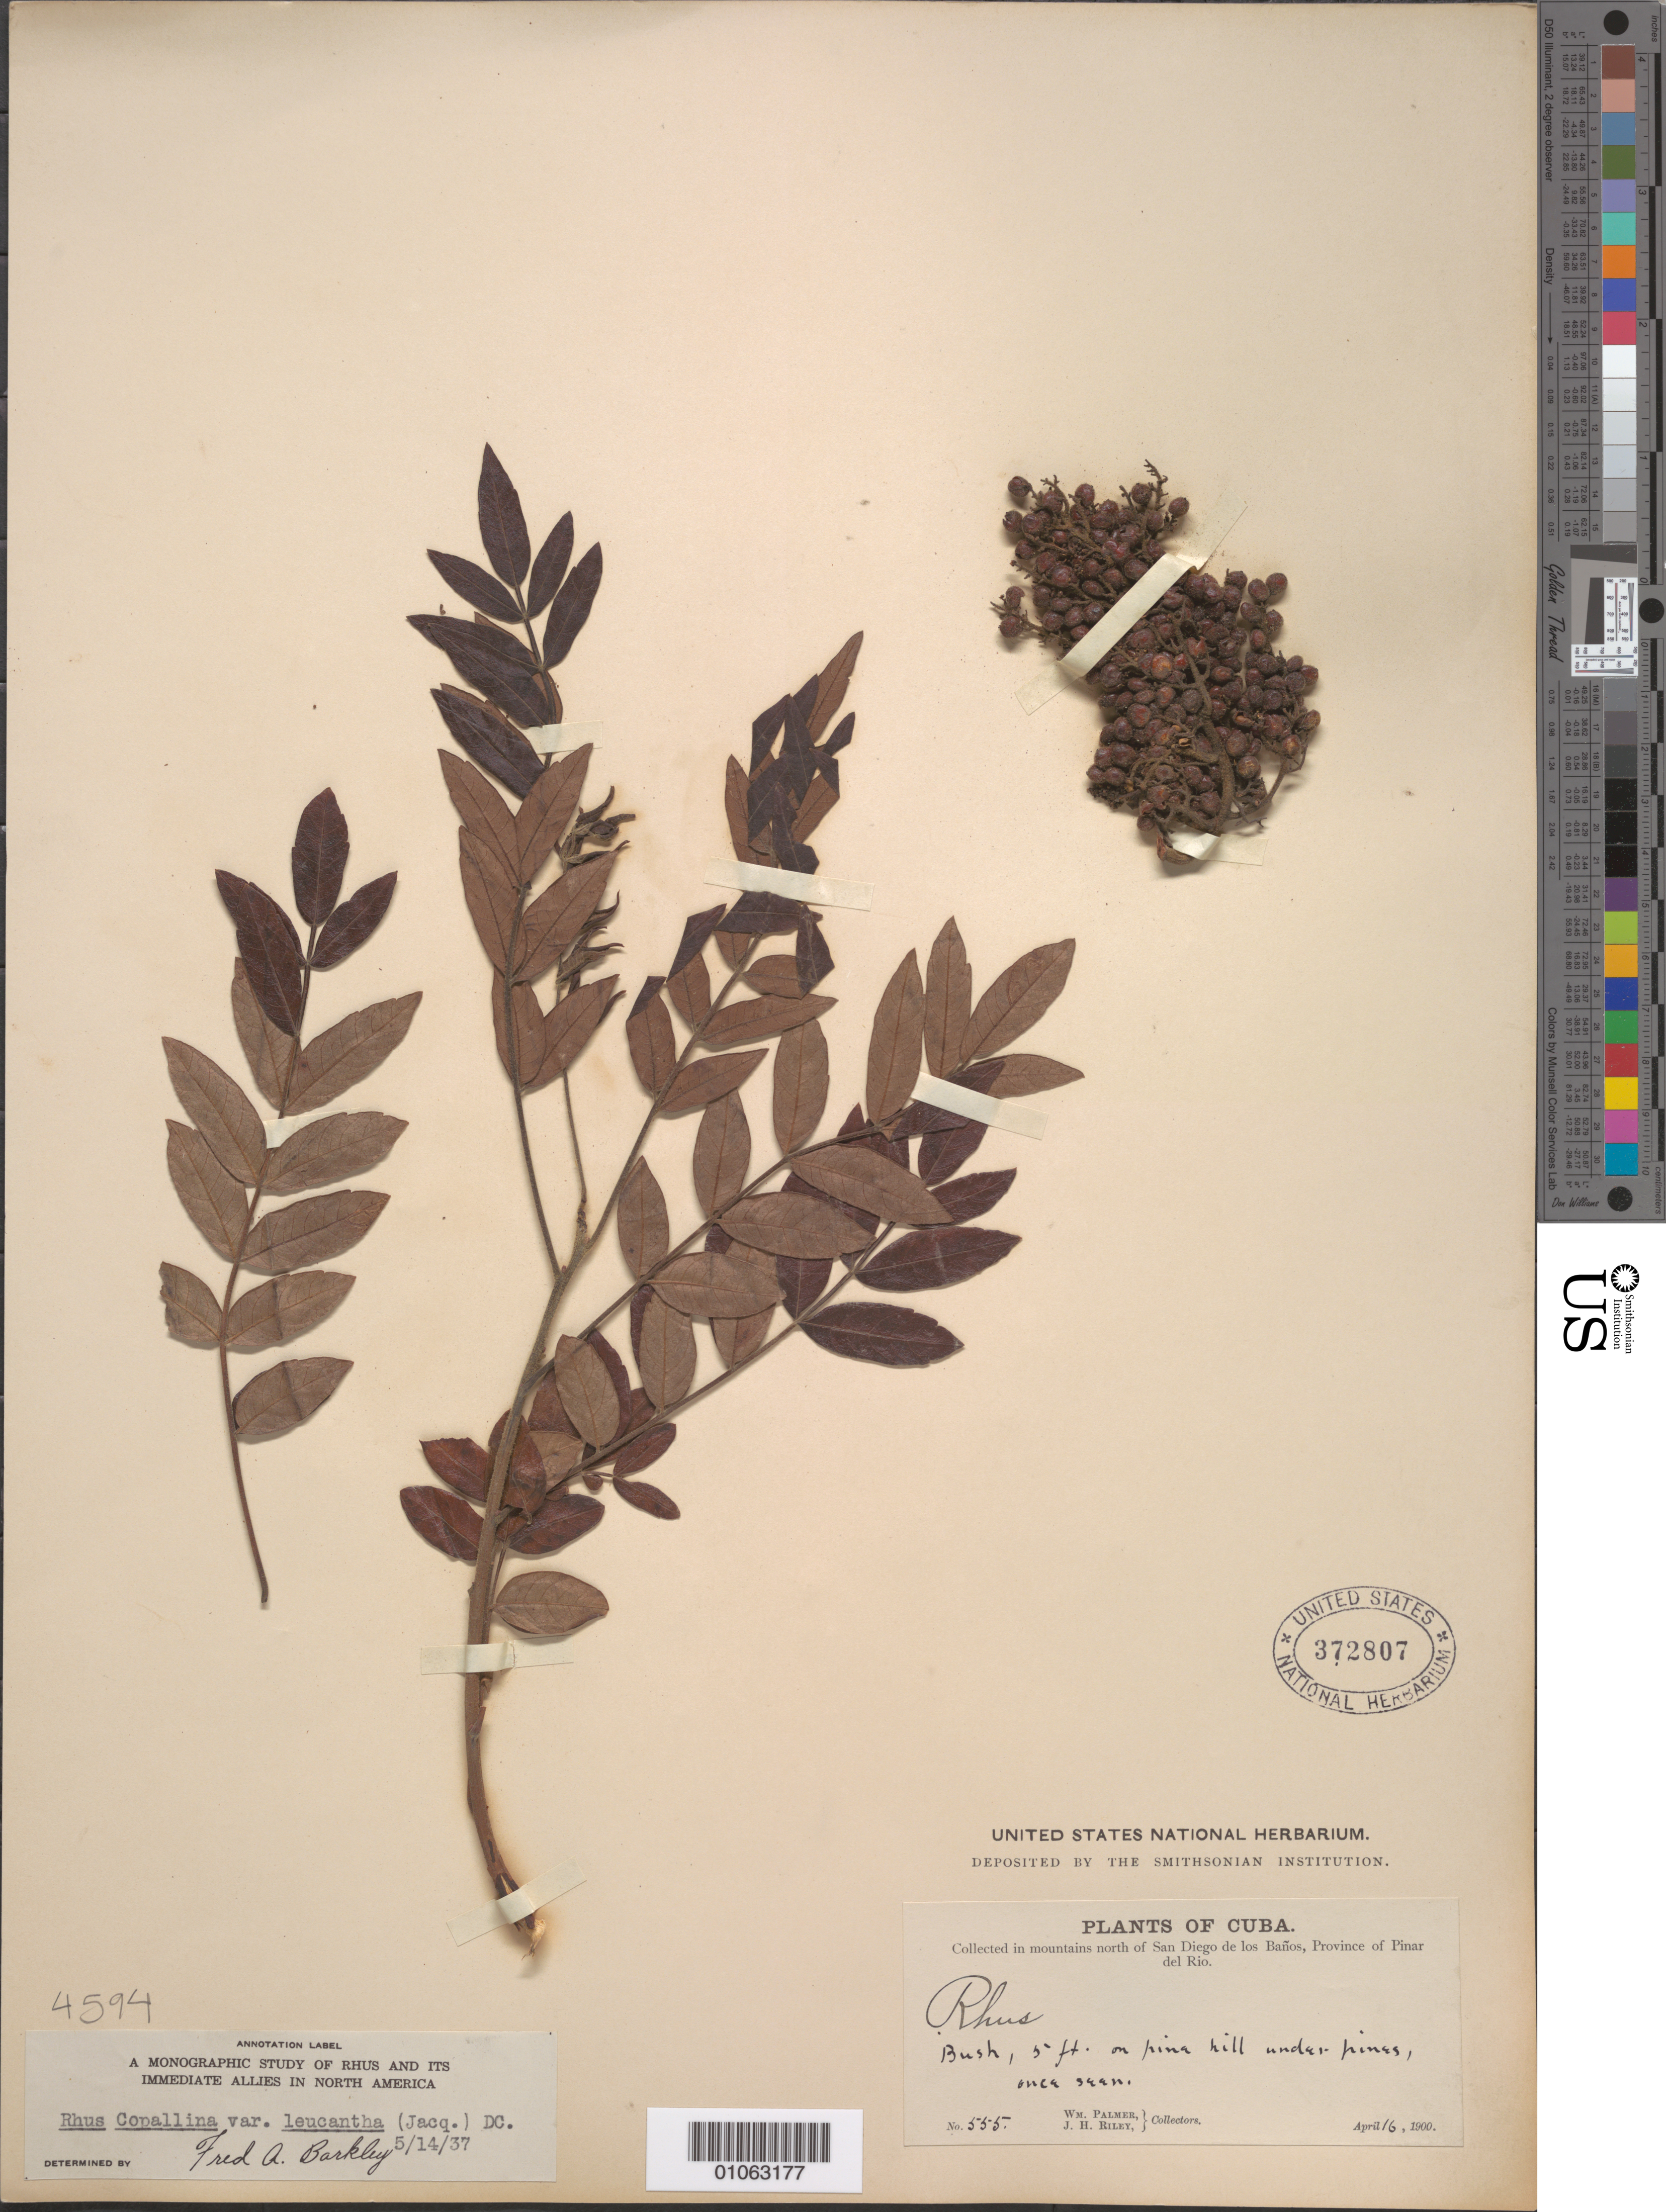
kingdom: Plantae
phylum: Tracheophyta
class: Magnoliopsida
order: Sapindales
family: Anacardiaceae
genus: Rhus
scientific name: Rhus copallinum subsp. leucantha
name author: (Jacq.) A.E. Murray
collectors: W. Palmer & J. H. Riley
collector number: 555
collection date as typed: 16 May 1900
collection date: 1900-05-16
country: Cuba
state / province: Pinar del Rio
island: Cuba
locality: North of San Diego de los Banos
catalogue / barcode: US 372807